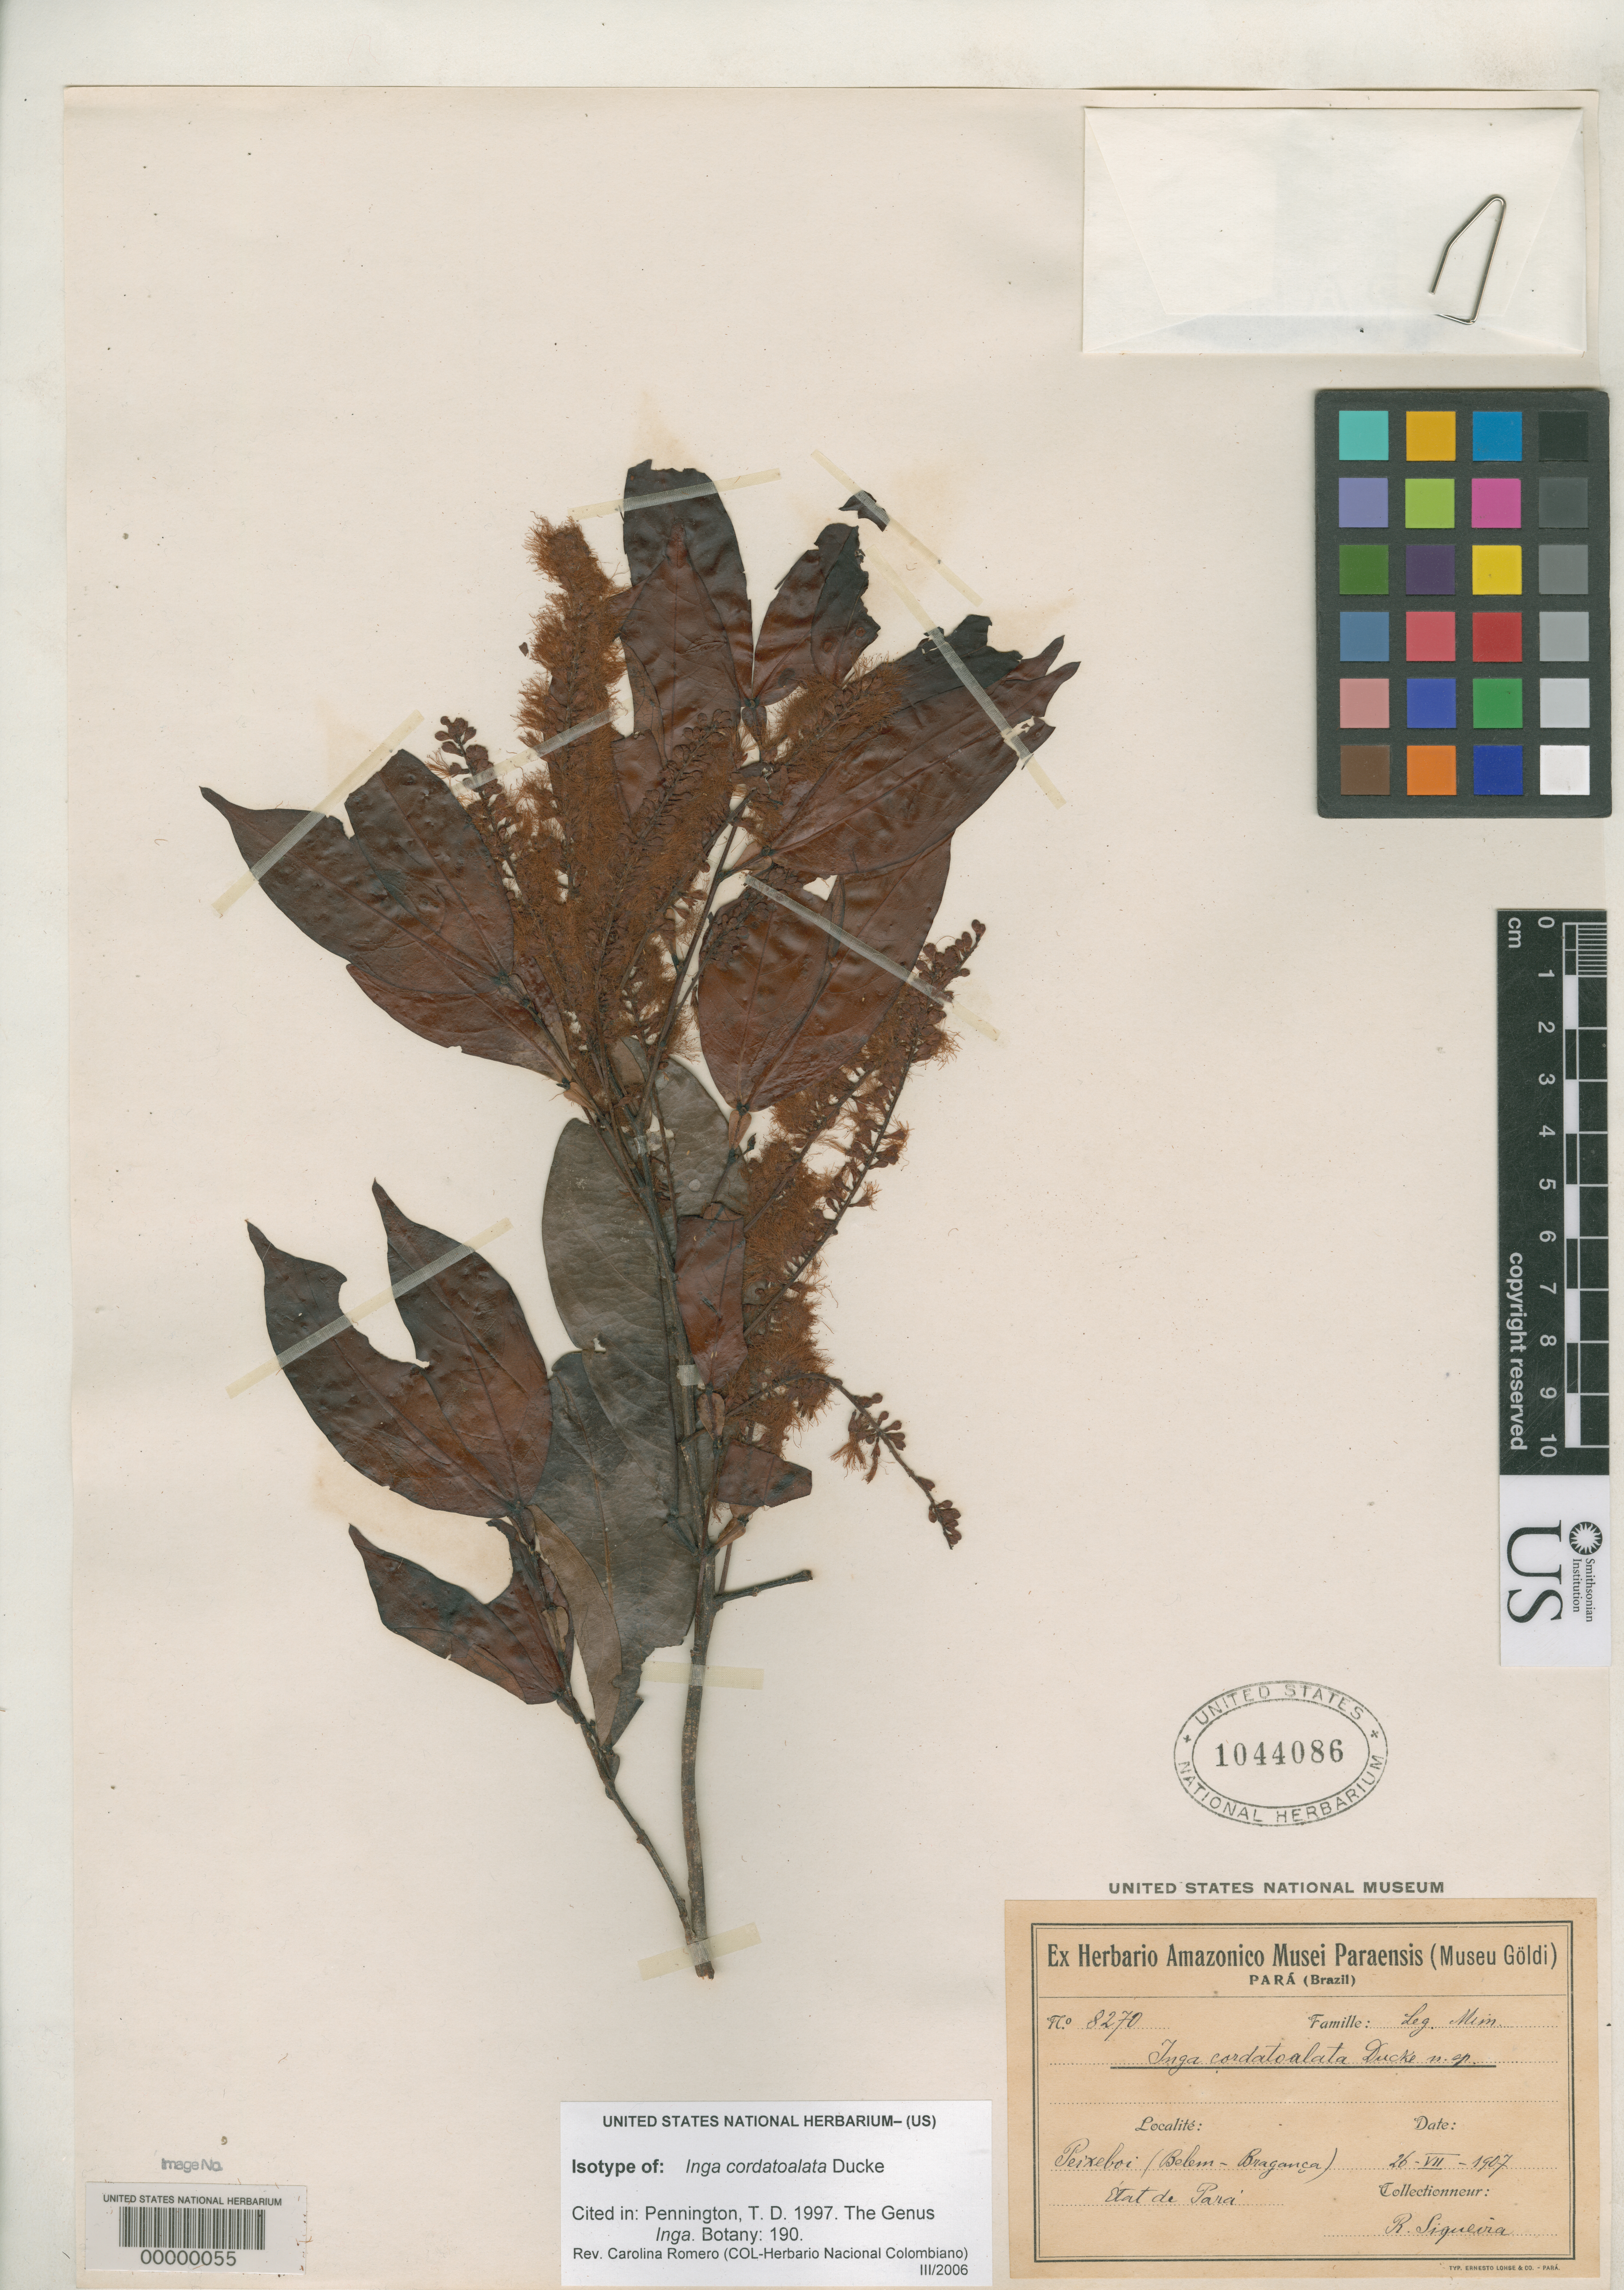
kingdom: Plantae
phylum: Tracheophyta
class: Magnoliopsida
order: Fabales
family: Fabaceae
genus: Inga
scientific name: Inga cordatoalata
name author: Ducke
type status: Isotype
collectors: R. Siqueira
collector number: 8270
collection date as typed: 26 Jul 1907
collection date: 1907-07-26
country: Brazil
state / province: Pará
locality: Peixeboi, Belem-Braganca.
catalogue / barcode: US 1044086